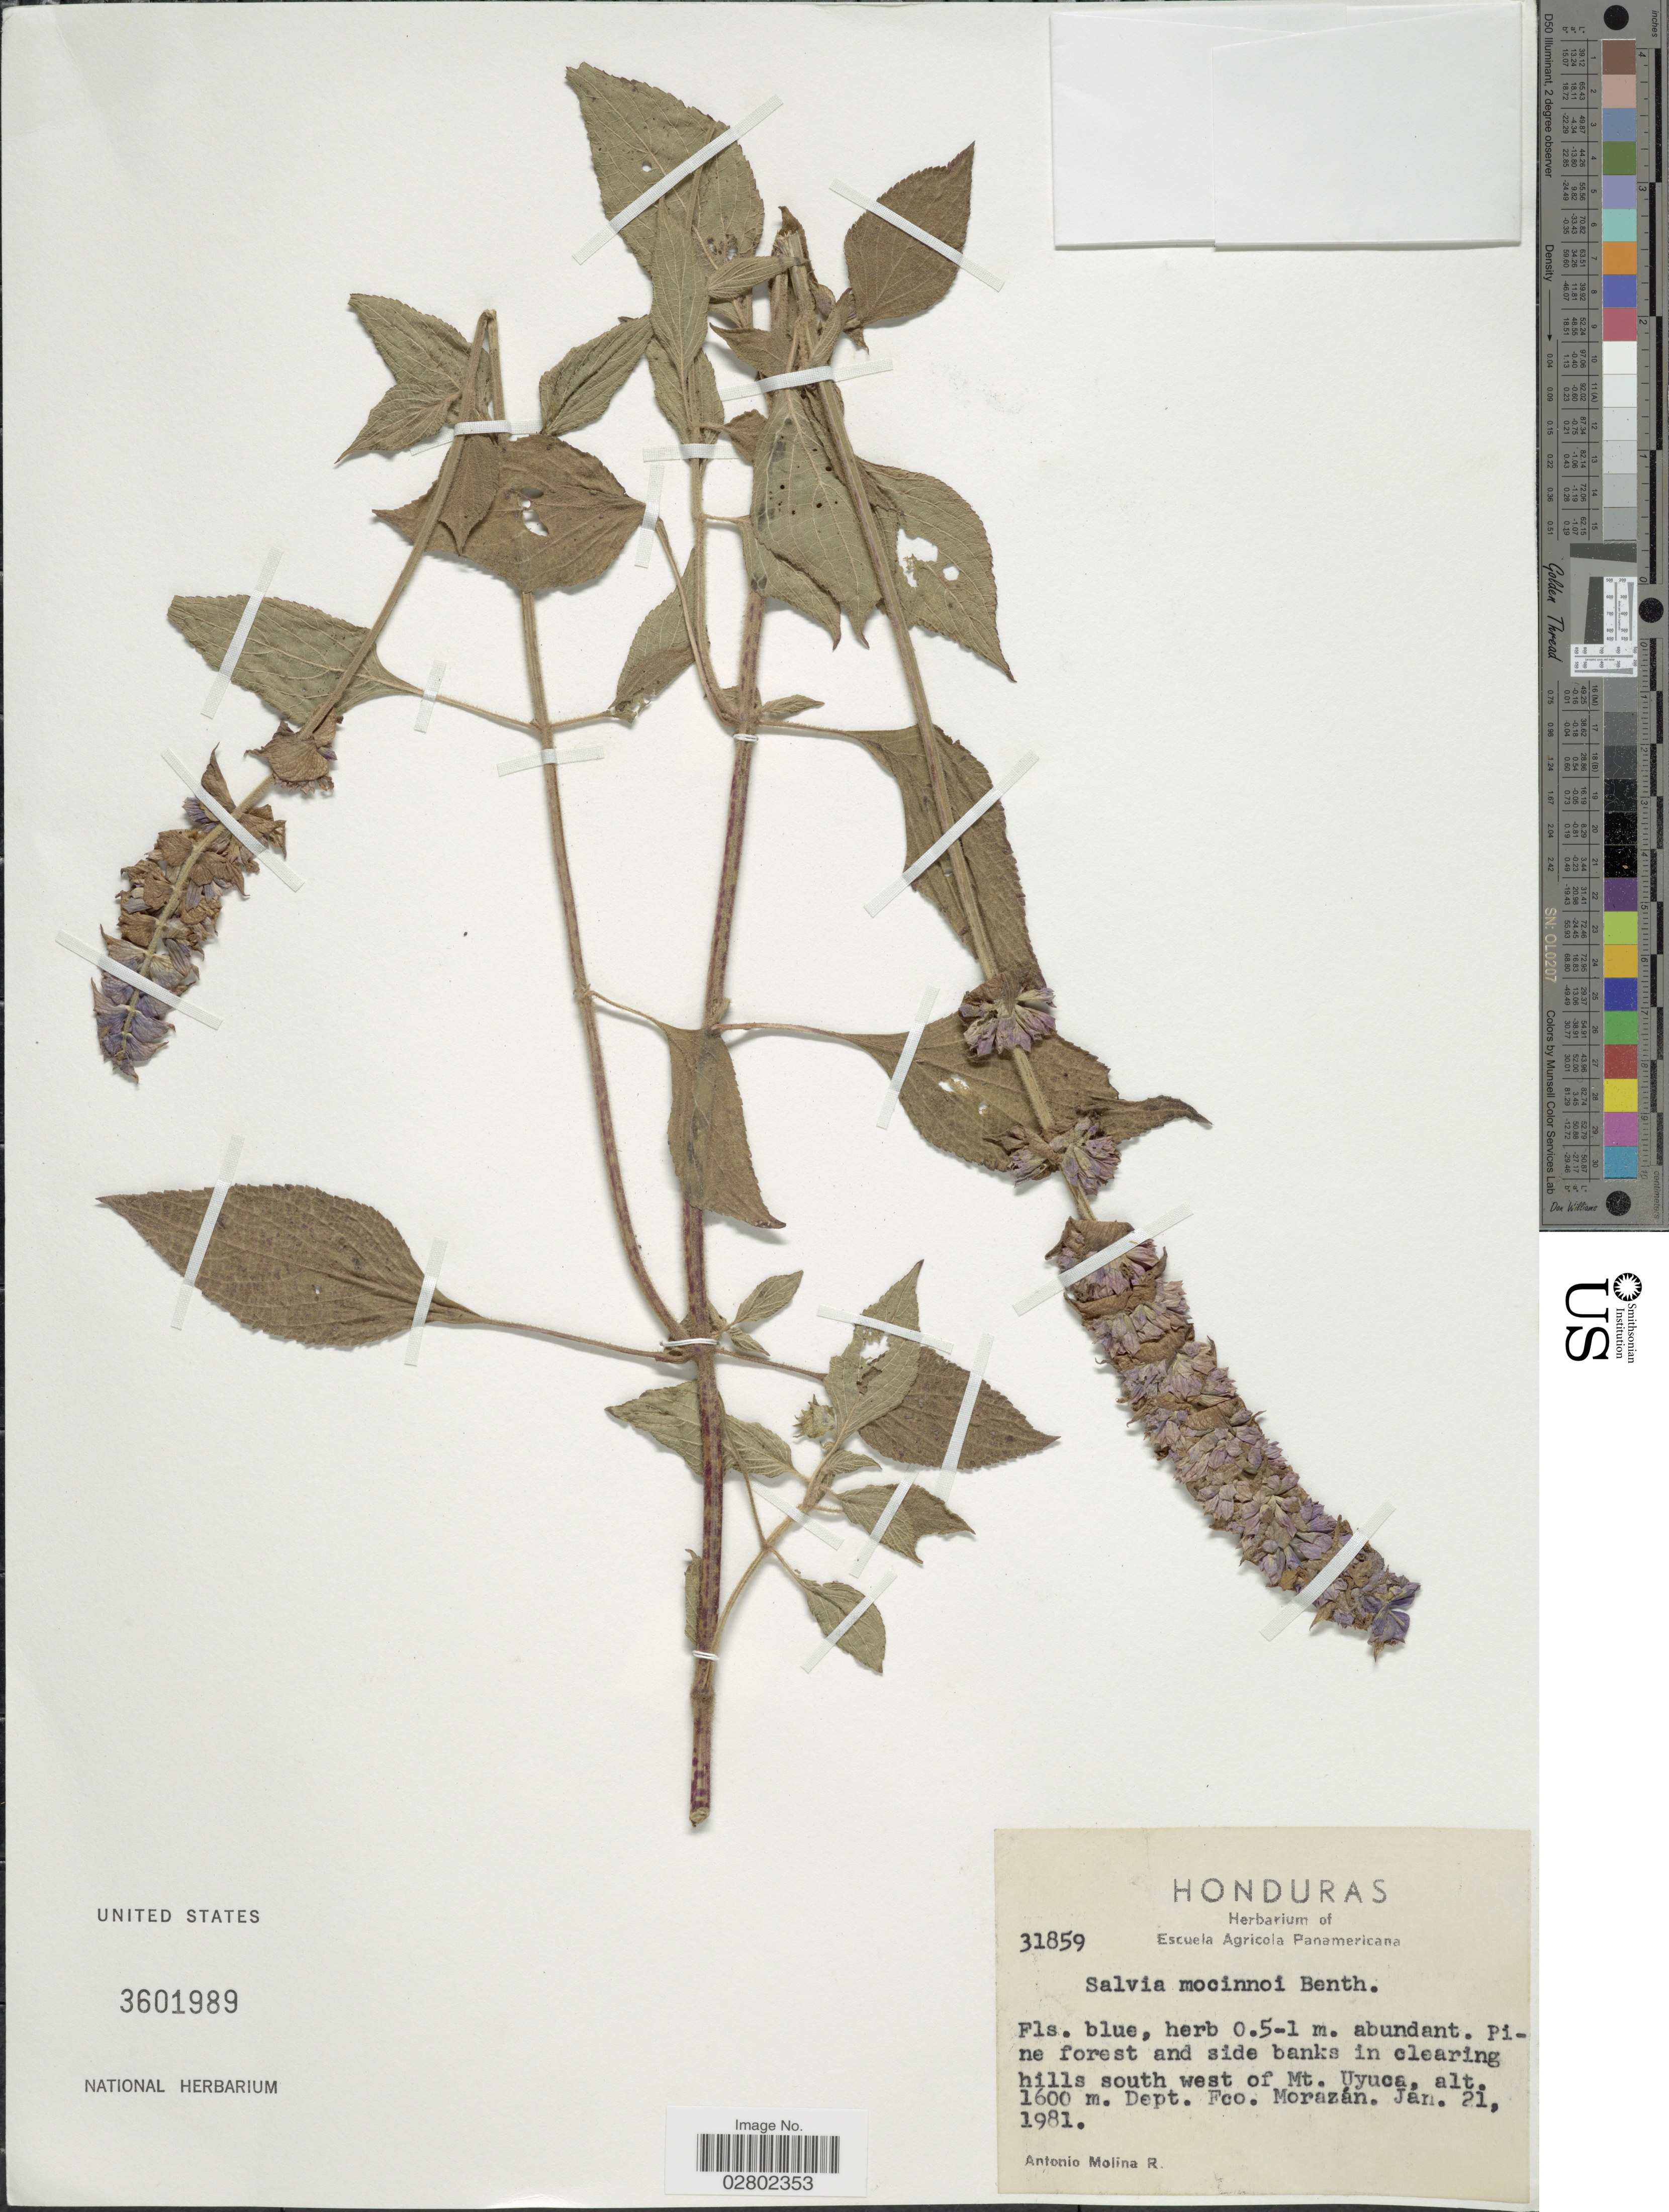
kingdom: Plantae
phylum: Tracheophyta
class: Magnoliopsida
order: Lamiales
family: Lamiaceae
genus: Salvia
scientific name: Salvia mocinoi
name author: Benth.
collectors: A. Molina R.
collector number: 31859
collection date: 1981-01-21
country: Honduras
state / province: Fco. Morazán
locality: Pine forest and side banks in clearing hills south west of Mt. Uyuca. Dept. Fco. Morazán.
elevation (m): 1600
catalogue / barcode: US 3601989